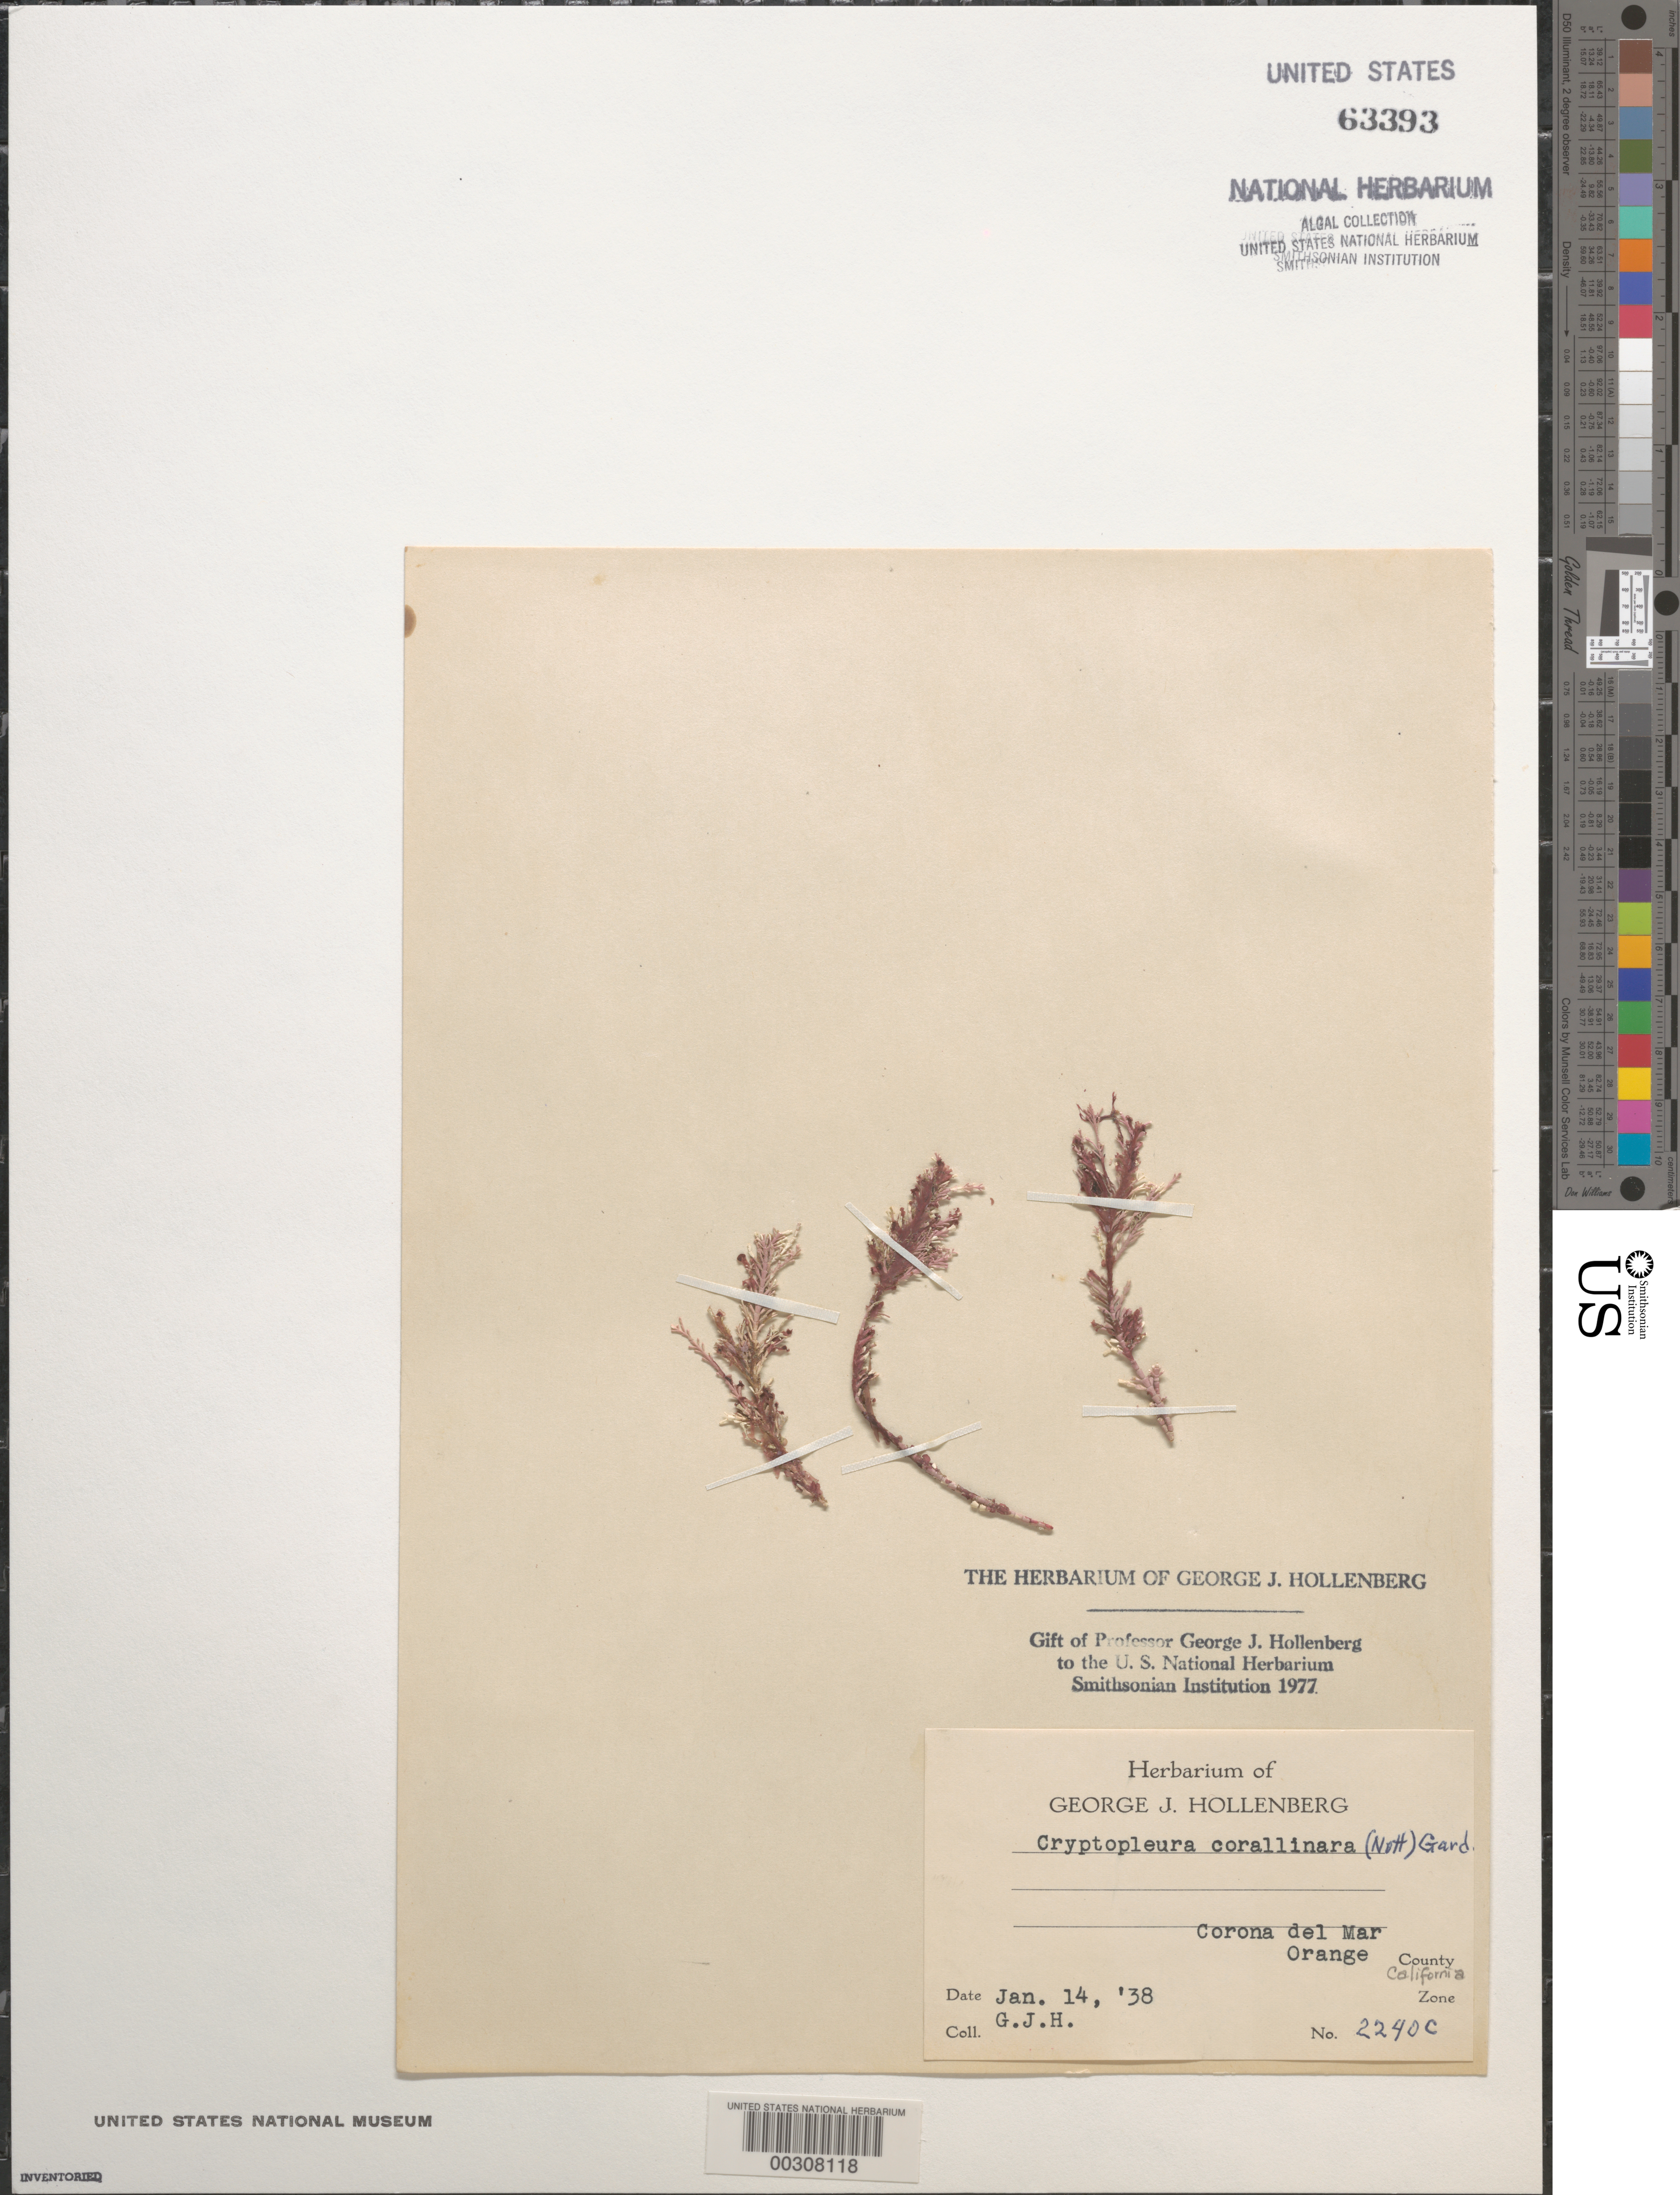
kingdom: Plantae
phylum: Rhodophyta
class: Florideophyceae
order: Ceramiales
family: Delesseriaceae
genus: Cryptopleura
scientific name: Cryptopleura corallinara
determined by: Hollenberg, George J.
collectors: G. Hollenberg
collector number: GJH 2240c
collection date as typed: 14 Jan 1938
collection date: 1938-01-14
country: United States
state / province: California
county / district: Orange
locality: Corona del Mar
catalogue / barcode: US 63393